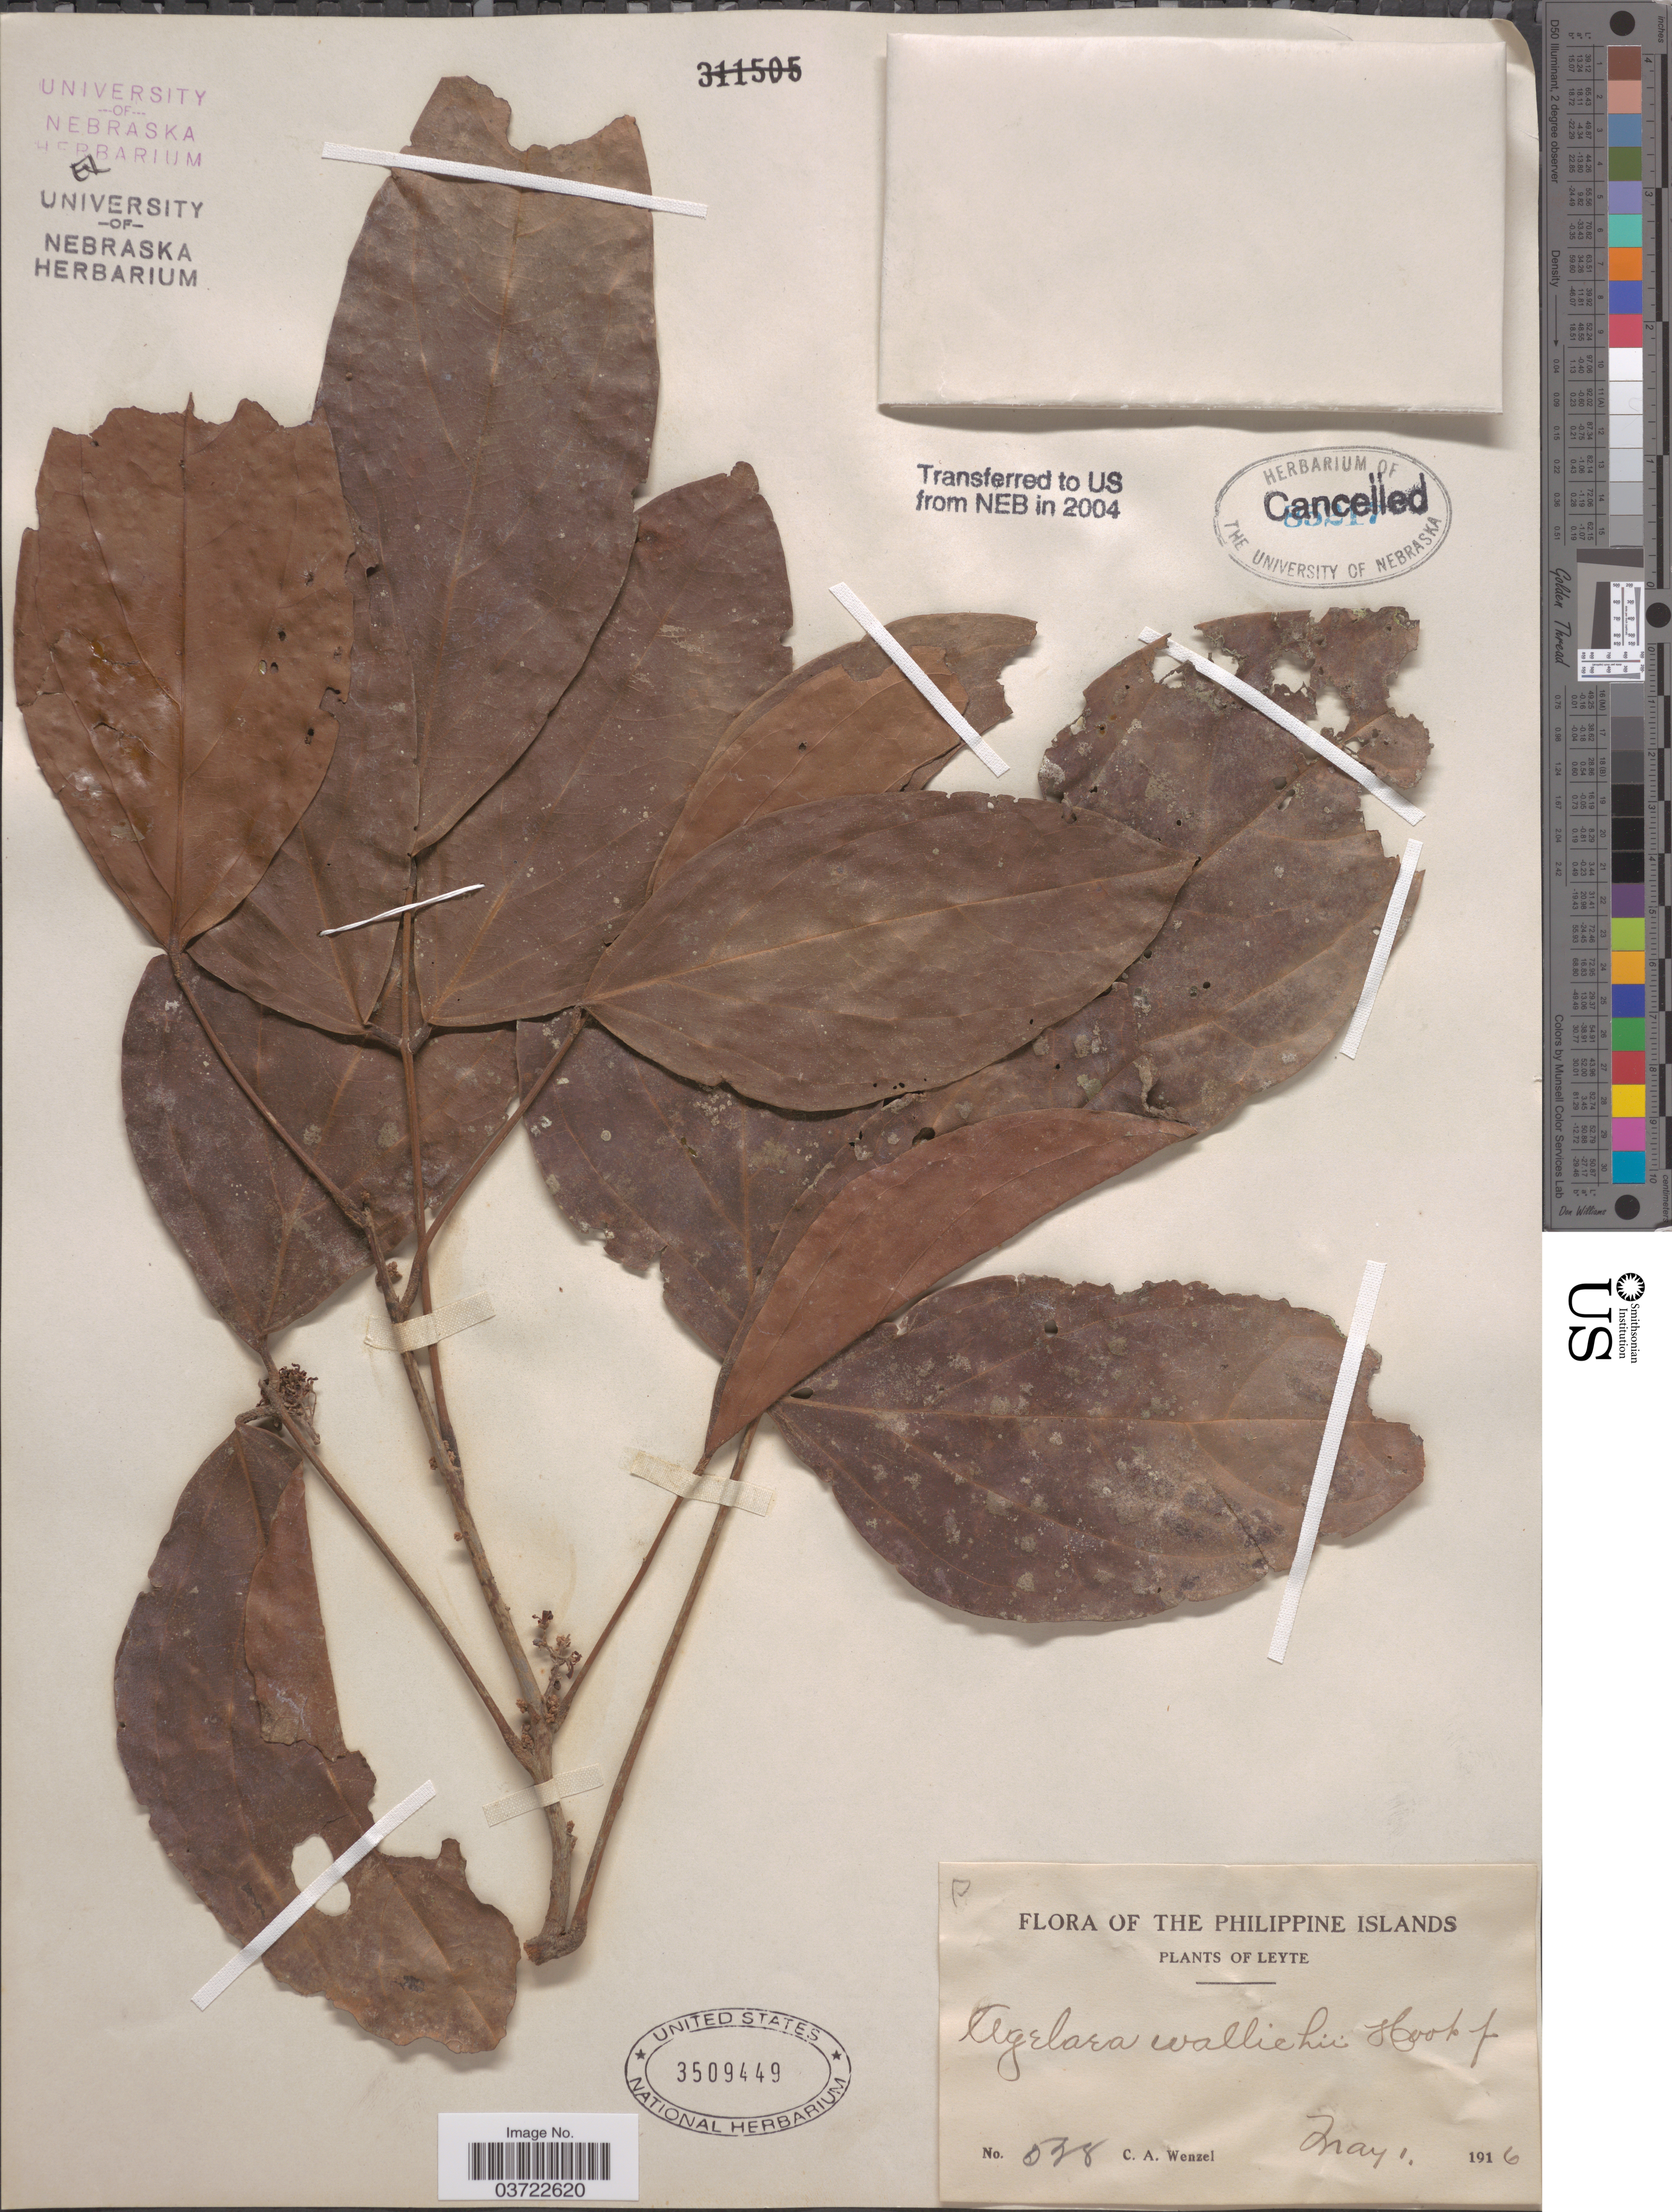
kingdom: Plantae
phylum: Tracheophyta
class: Magnoliopsida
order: Oxalidales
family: Connaraceae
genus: Agelaea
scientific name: Agelaea trinervis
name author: (Llanos) Merr.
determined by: Strong, Mark T., (BOT), Smithsonian Institution - National Museum of Natural History (UNITED STATES)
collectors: C. Wenzel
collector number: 538*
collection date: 1916-05-01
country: Philippines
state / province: Eastern Visayas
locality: The Philippine Islands, Leyte.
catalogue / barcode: US 3509449